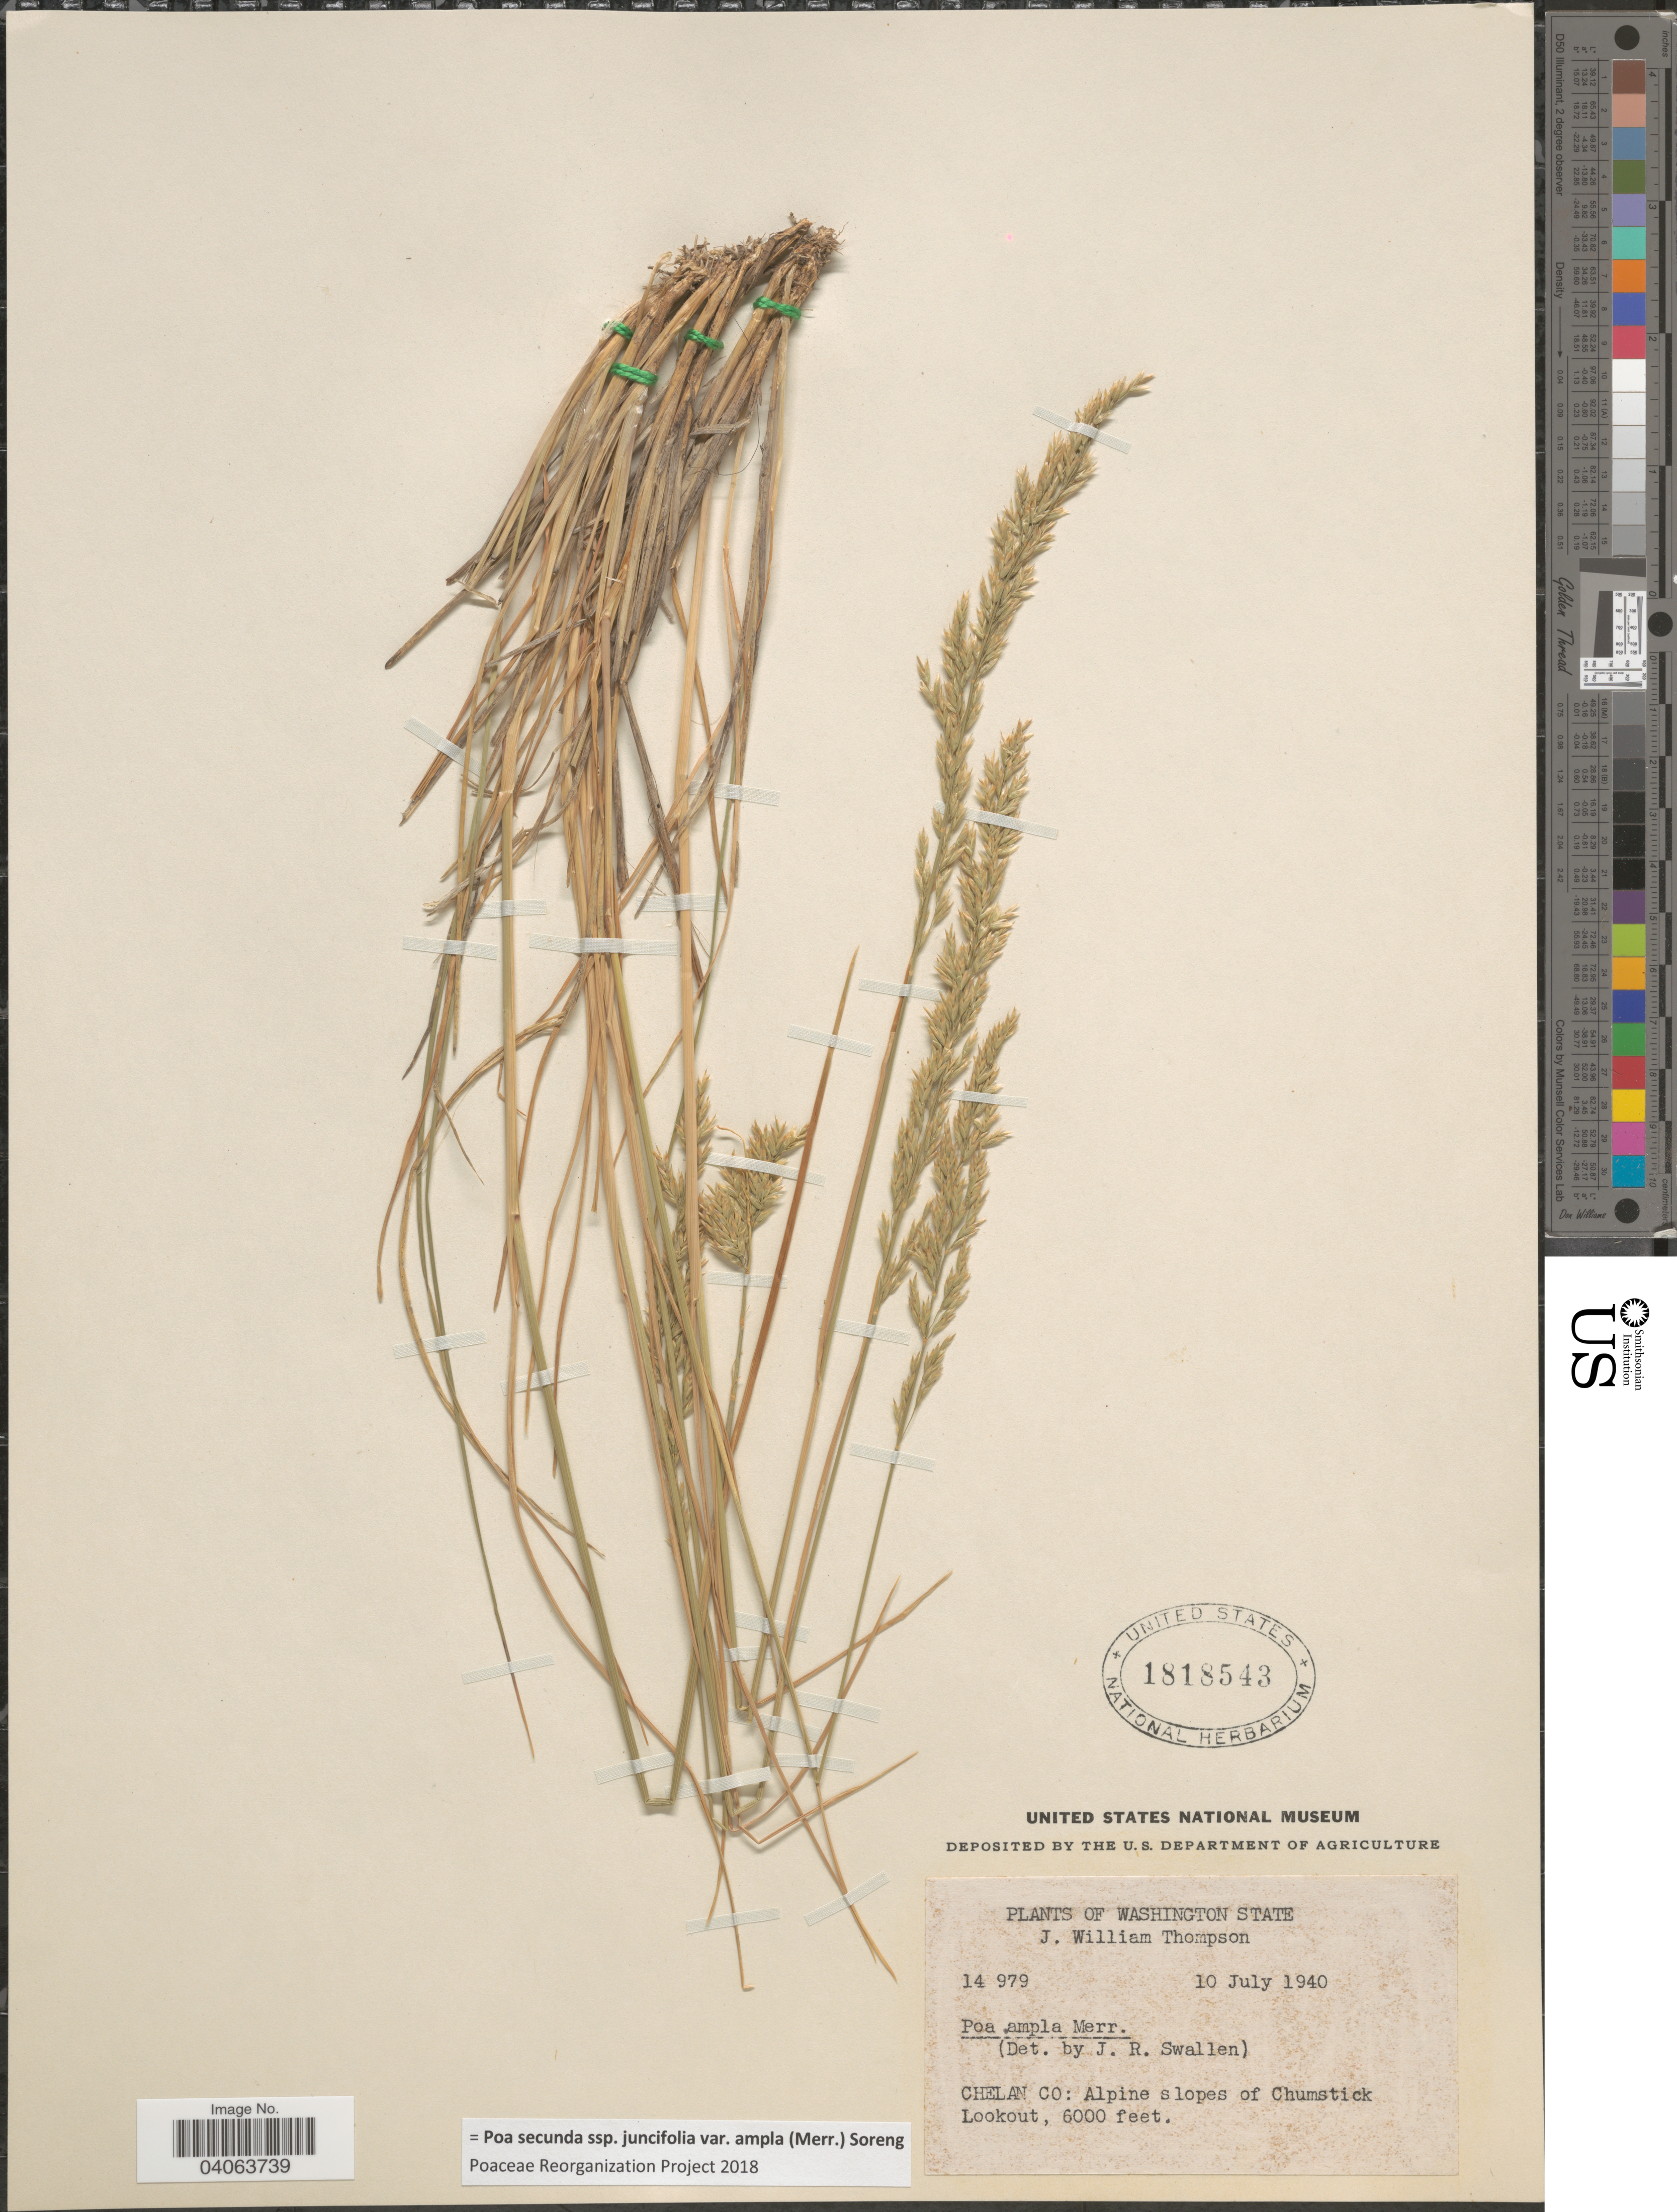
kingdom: Plantae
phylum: Tracheophyta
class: Liliopsida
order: Poales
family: Poaceae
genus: Poa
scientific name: Poa secunda subsp. juncifolia var. ampla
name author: (Merr.) Soreng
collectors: J. W. Thompson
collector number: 14979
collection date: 1940-07-10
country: United States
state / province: Washington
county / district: Chelan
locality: Chelan Co: Alpine slopes of Chumstick Lookout.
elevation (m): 1829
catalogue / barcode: US 1818543